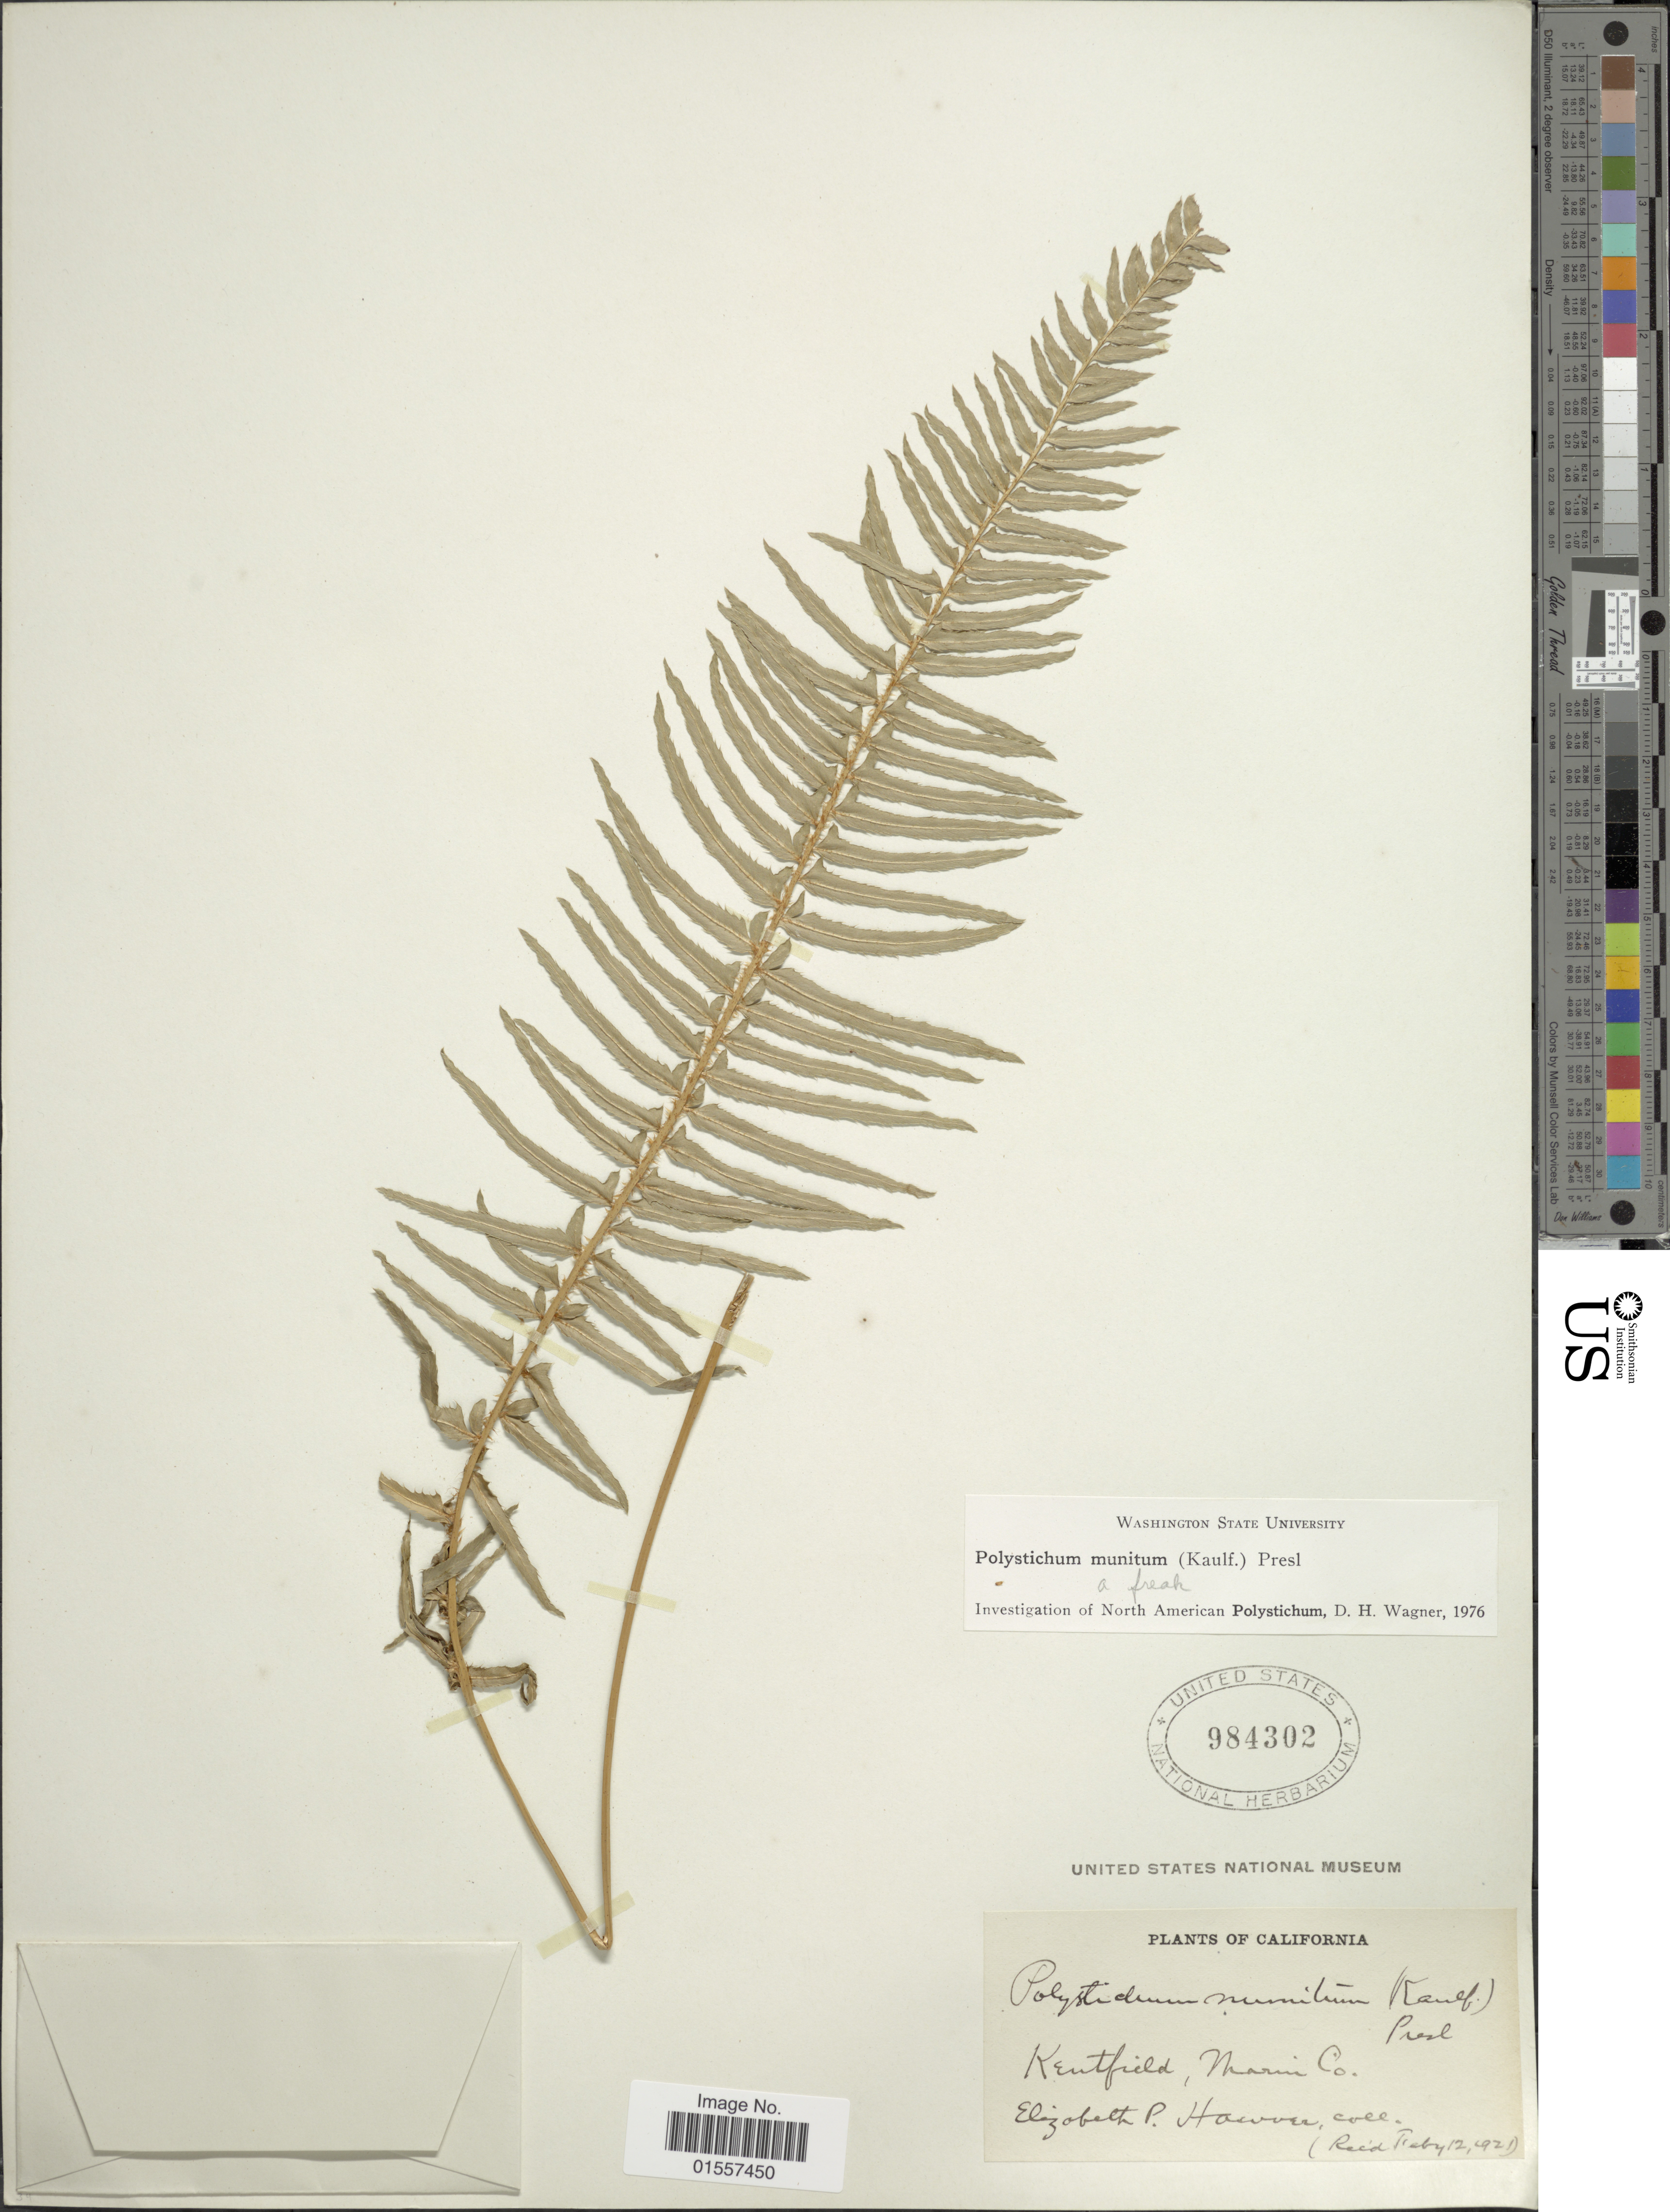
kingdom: Plantae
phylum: Tracheophyta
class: Polypodiopsida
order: Polypodiales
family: Dryopteridaceae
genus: Polystichum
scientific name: Polystichum munitum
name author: (Kaulf.) C. Presl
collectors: E. Hawver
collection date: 1921-02-12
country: United States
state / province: California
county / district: Marin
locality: California, Kentfield, Marin Co.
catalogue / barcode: US 984302